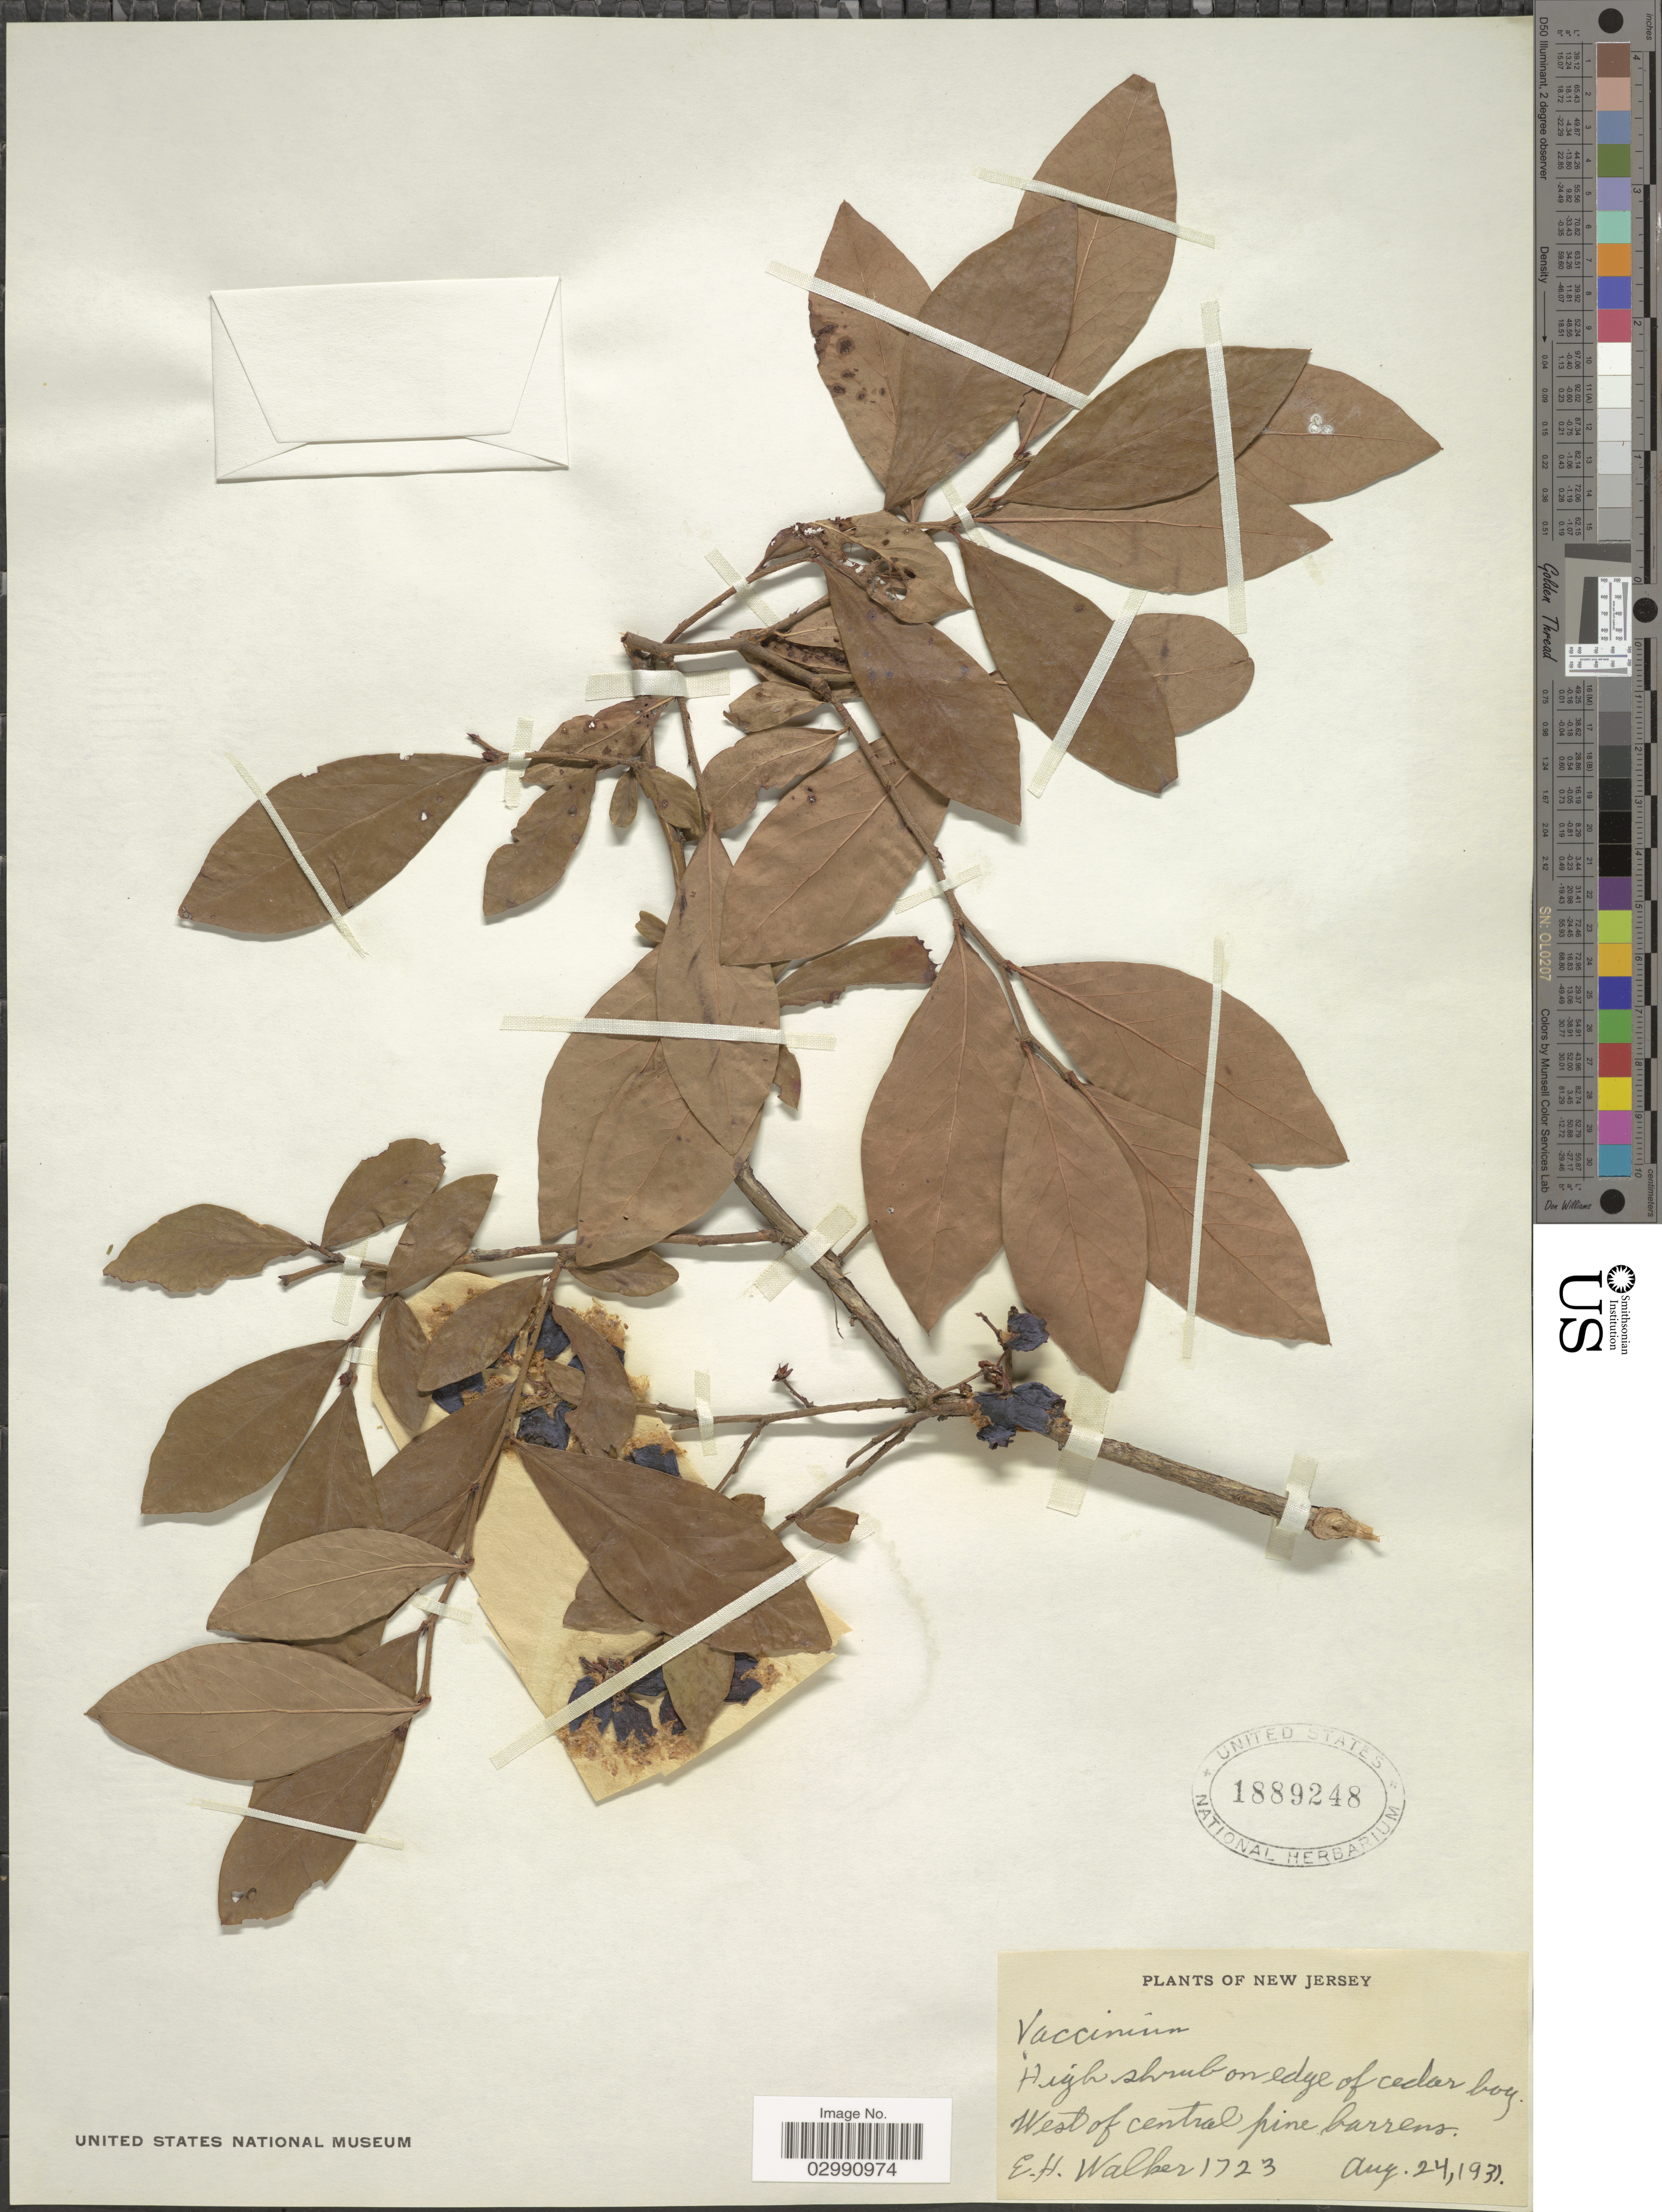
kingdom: Plantae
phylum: Tracheophyta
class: Magnoliopsida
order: Ericales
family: Ericaceae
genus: Vaccinium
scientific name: Vaccinium sp.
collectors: E. H. Walker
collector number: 1723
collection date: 1931-08-24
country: United States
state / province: New Jersey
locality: West of central pine barrens.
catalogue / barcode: US 1889248